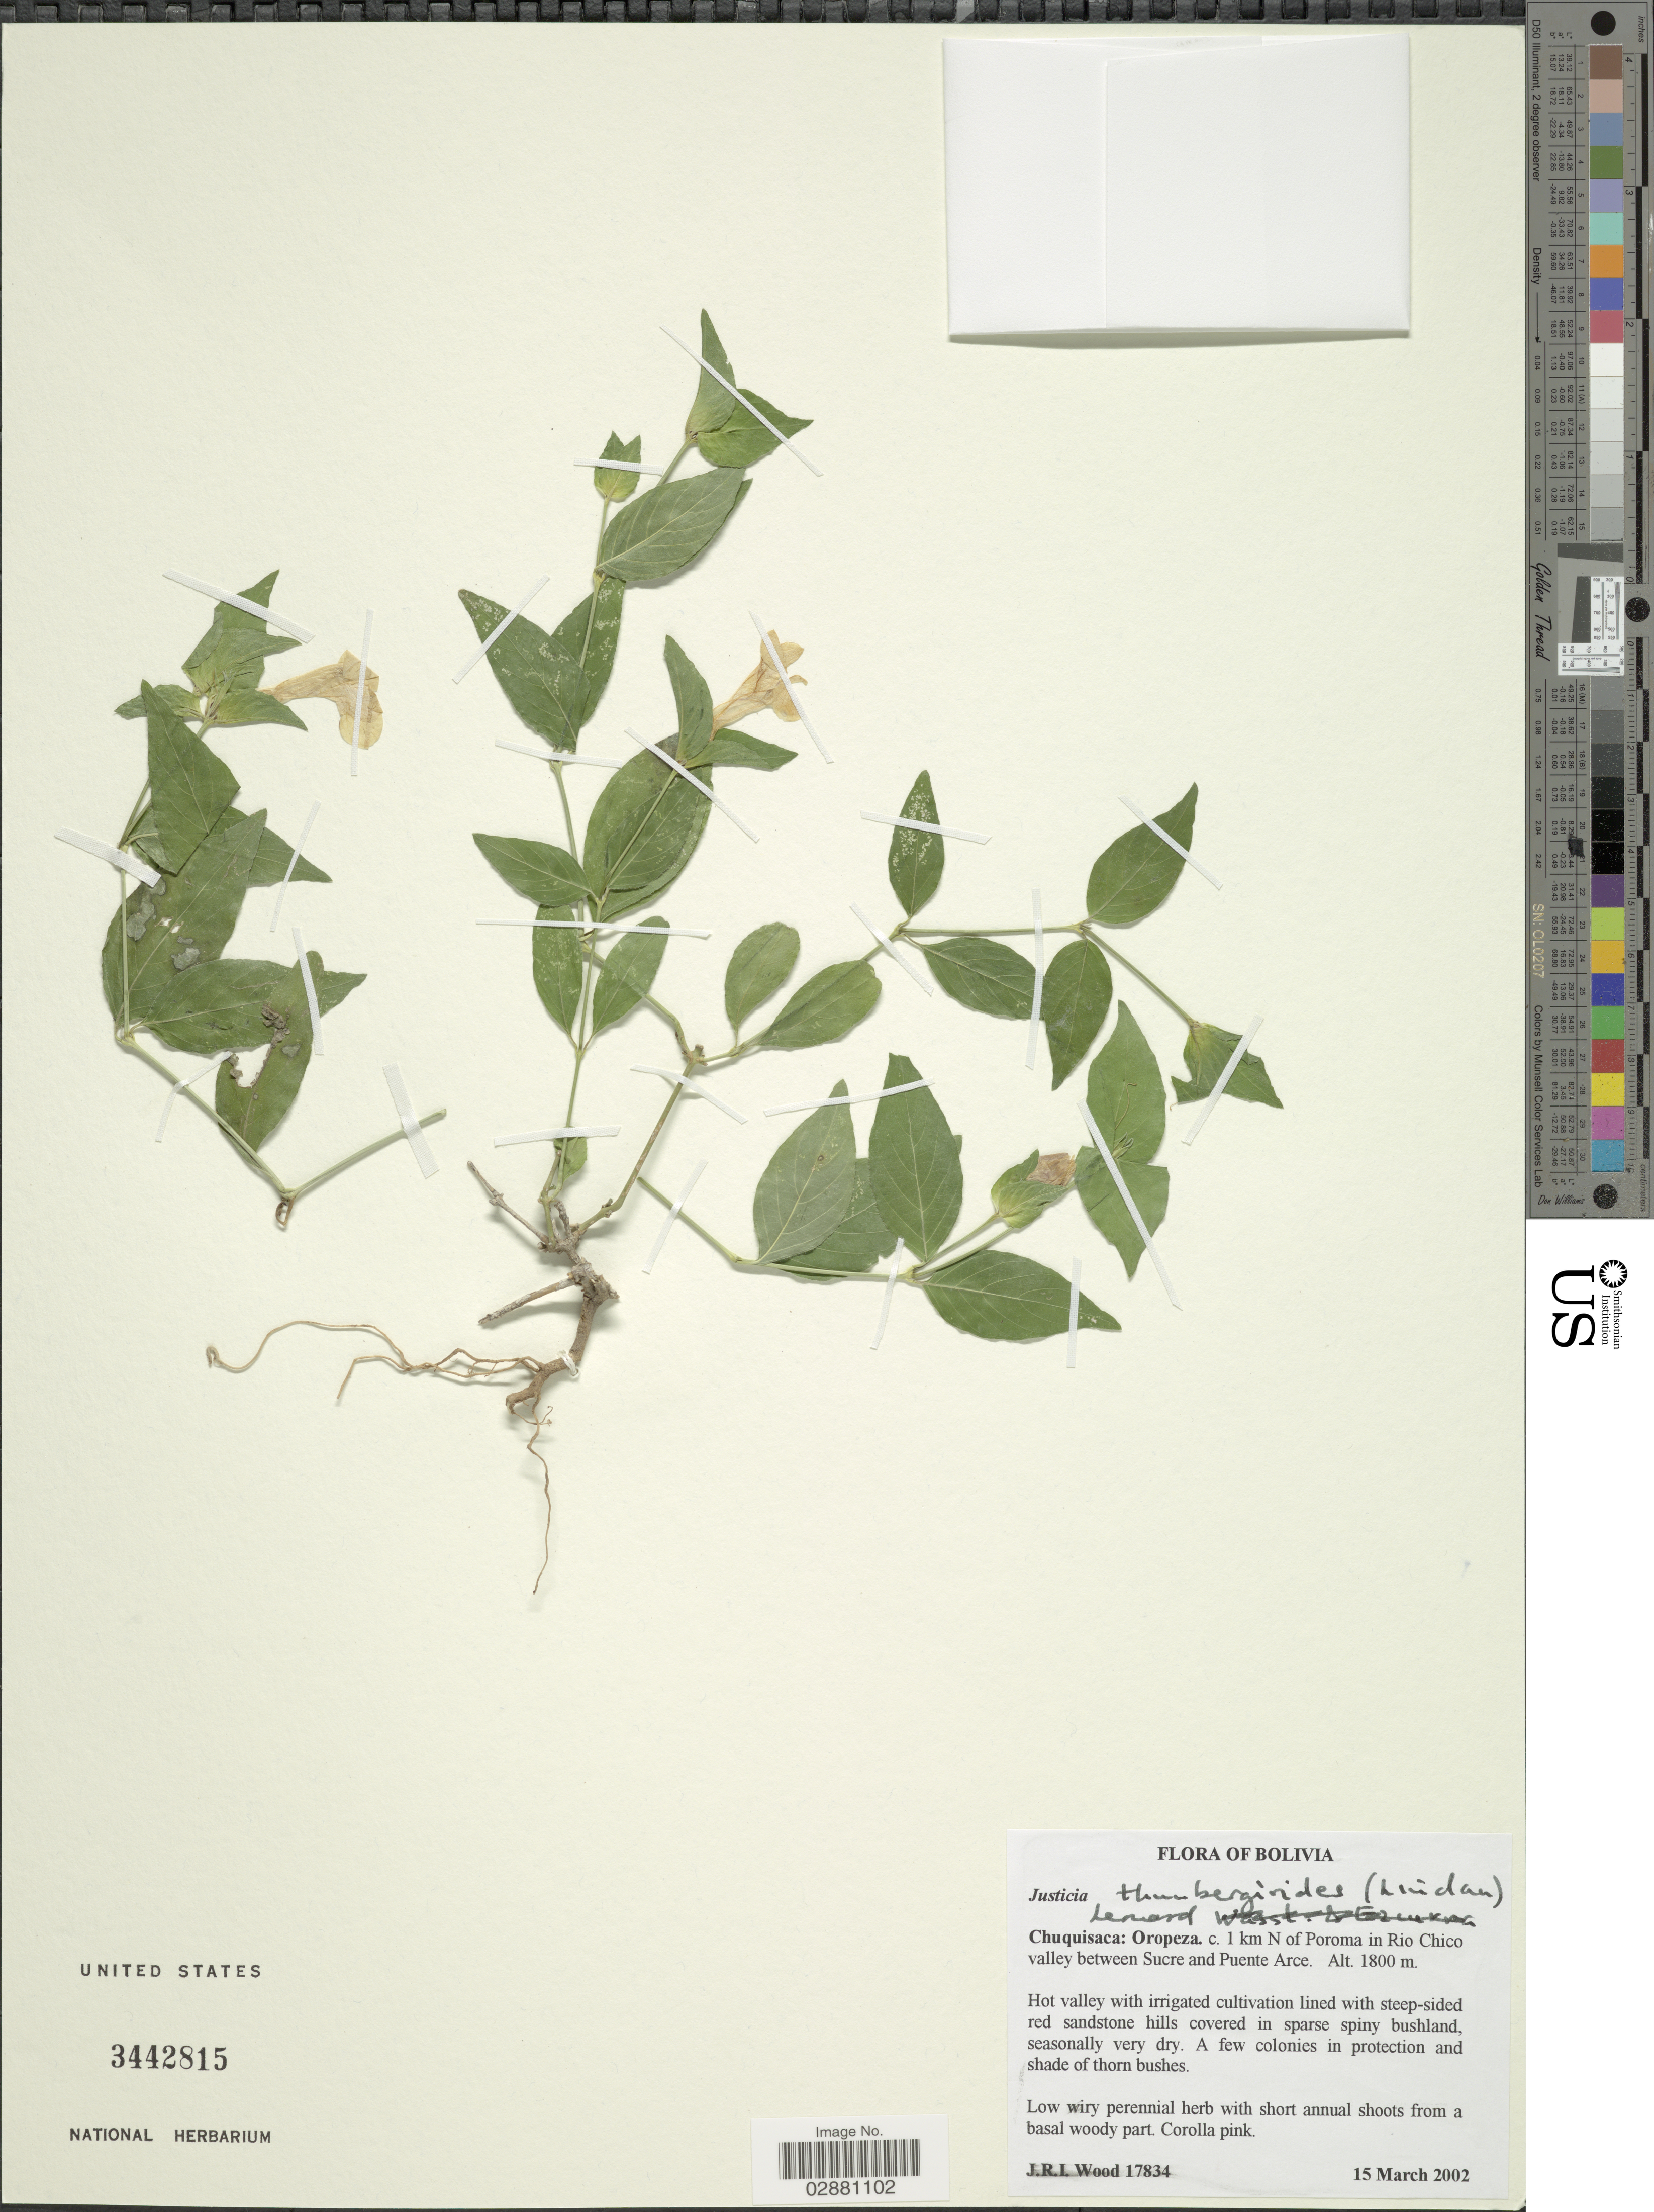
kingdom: Plantae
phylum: Tracheophyta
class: Magnoliopsida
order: Lamiales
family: Acanthaceae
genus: Justicia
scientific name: Justicia thunbergioides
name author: (Lindau) Leonard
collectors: J. R. I. Wood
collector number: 17834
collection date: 2002-03-15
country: Bolivia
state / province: Chuquisaca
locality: Oropeza. c. 1 km N of Poroma in Rio Chico valley between Sucre and Puente Arce.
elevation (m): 1800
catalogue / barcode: US 3442815